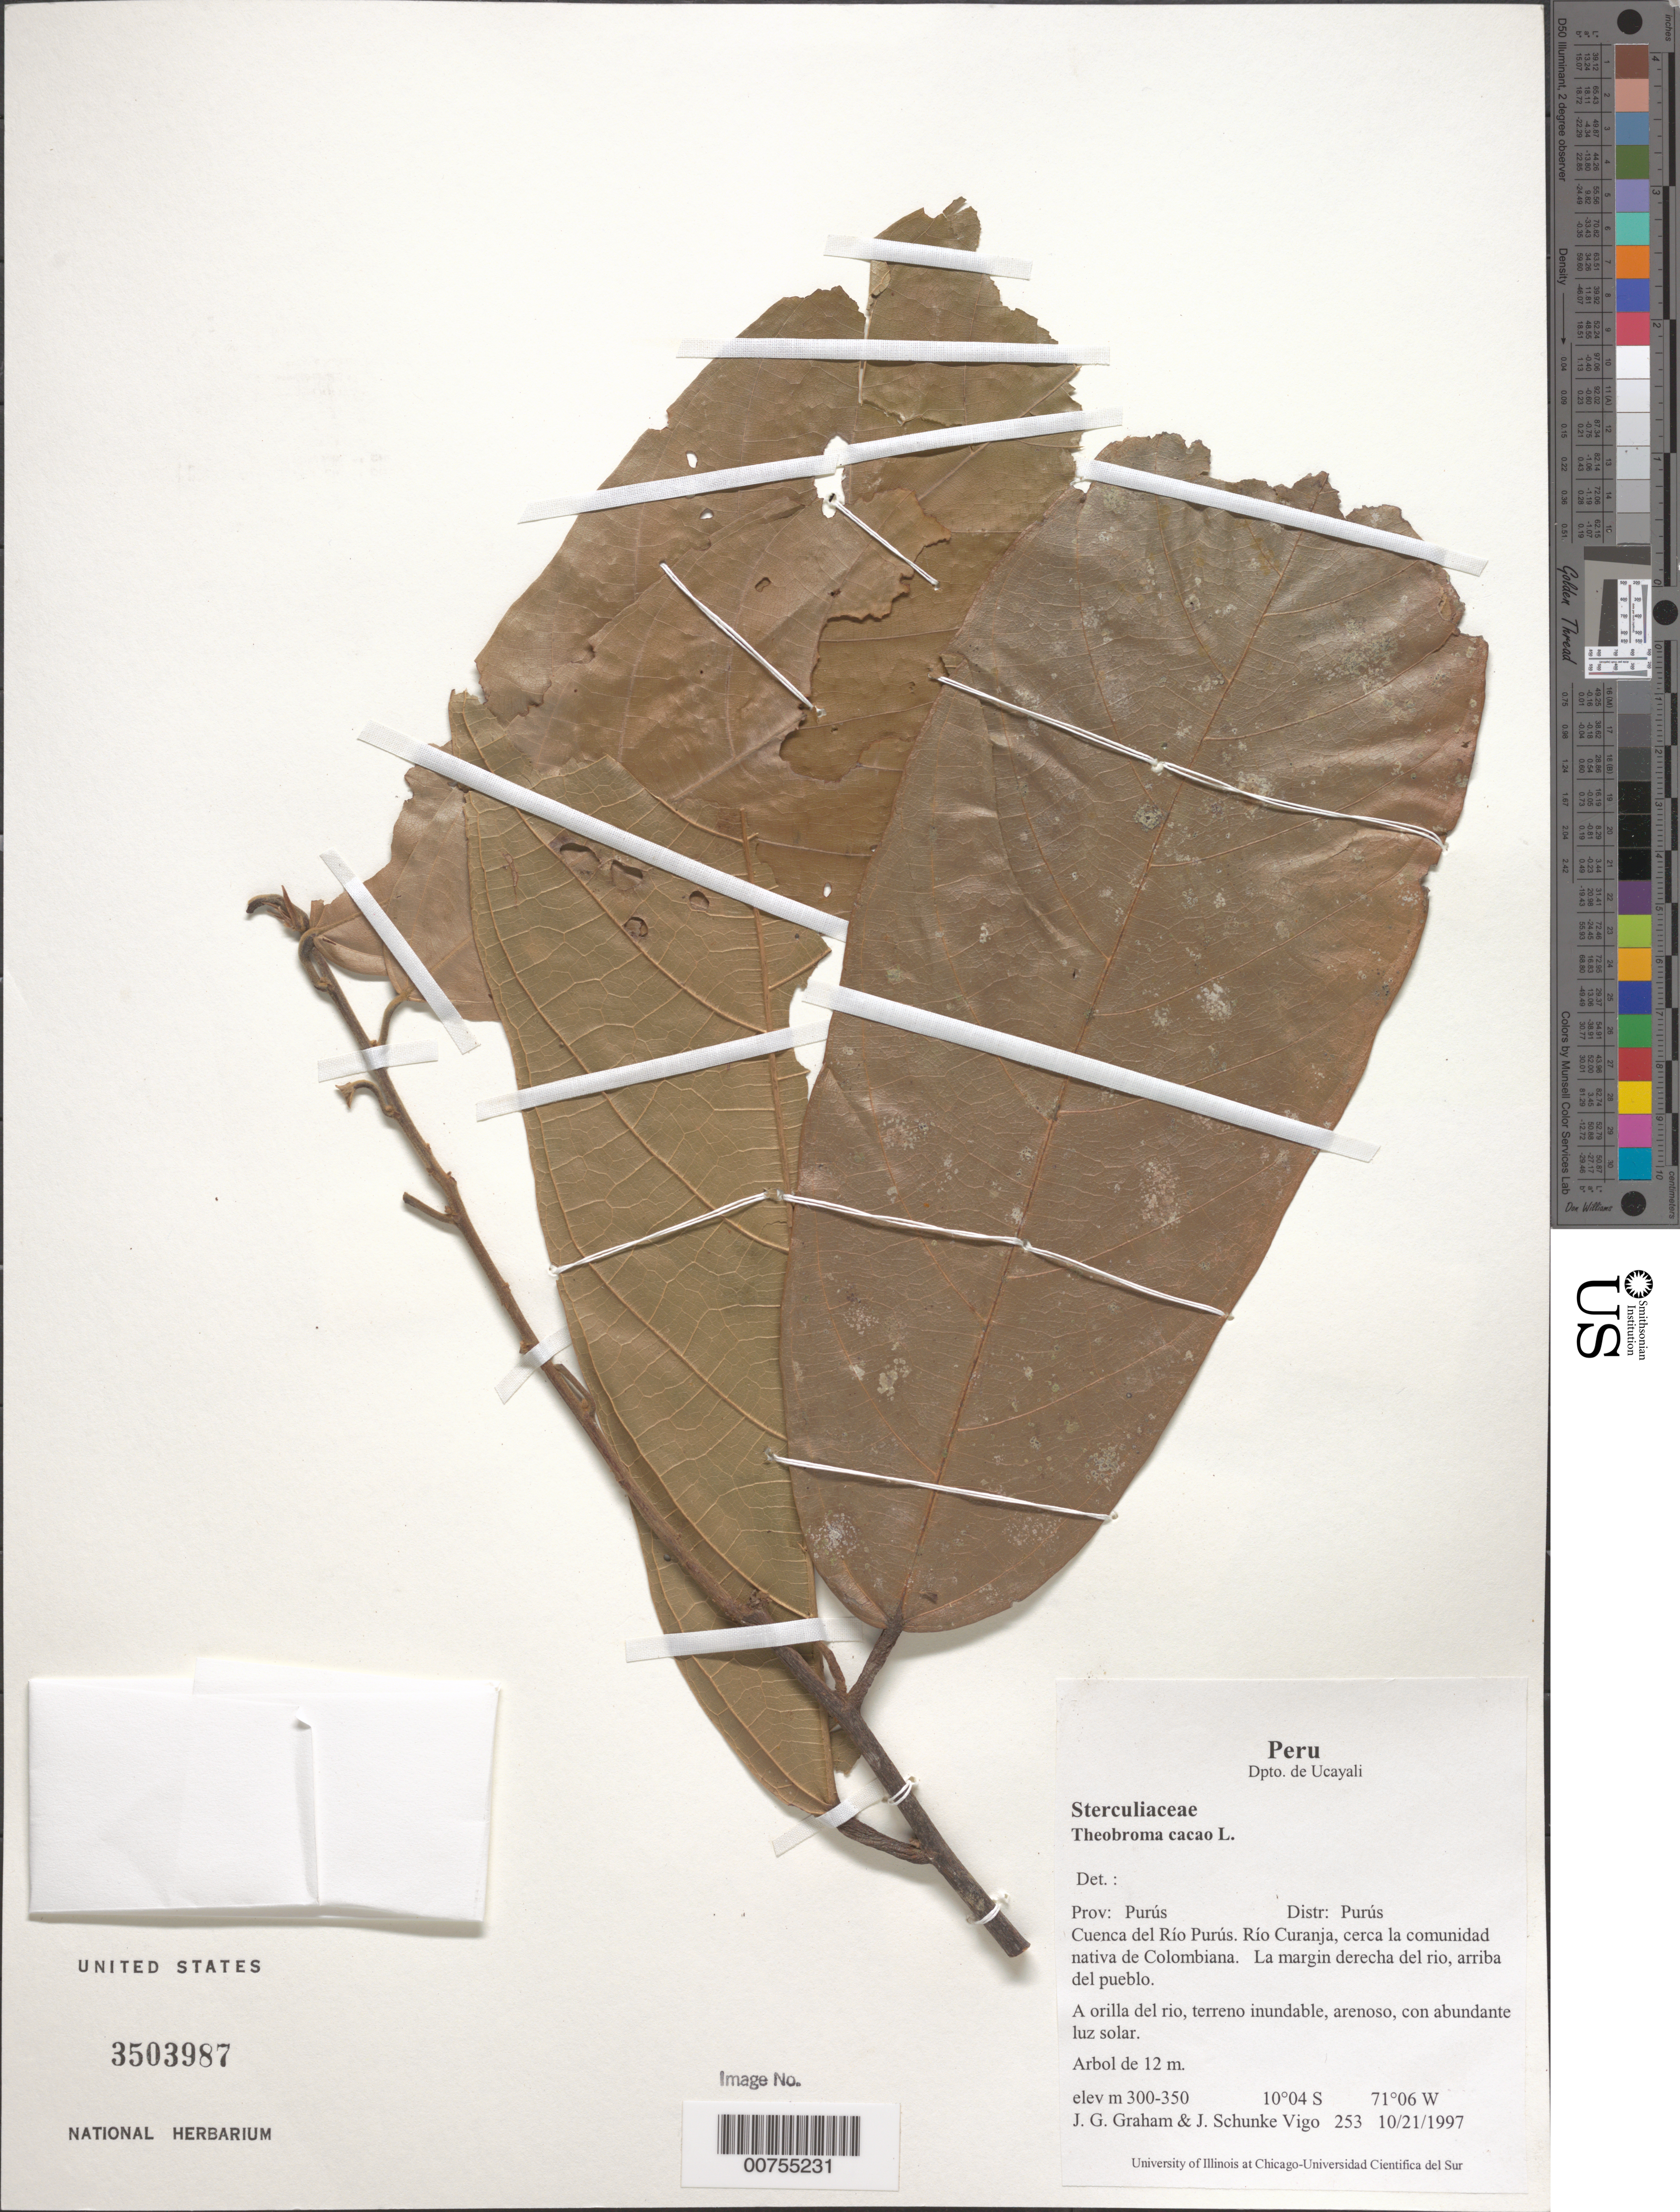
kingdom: Plantae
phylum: Tracheophyta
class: Magnoliopsida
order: Malvales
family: Malvaceae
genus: Theobroma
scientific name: Theobroma cacao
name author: L.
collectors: J. Graham & J. Schunke Vigo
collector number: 253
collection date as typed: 21 Oct 1997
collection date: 1997-10-21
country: Peru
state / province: Ucayali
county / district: Purús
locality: Purús. Cuenca del Rio Purús. Rio Curanja, cerca la comunidad nativa de Colombiana. La margin derecha del rio, arriba del pueblo.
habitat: A orilla del rio, terreno inundable, arenoso, con abundante luz solar.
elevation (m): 300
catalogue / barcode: US 3503987